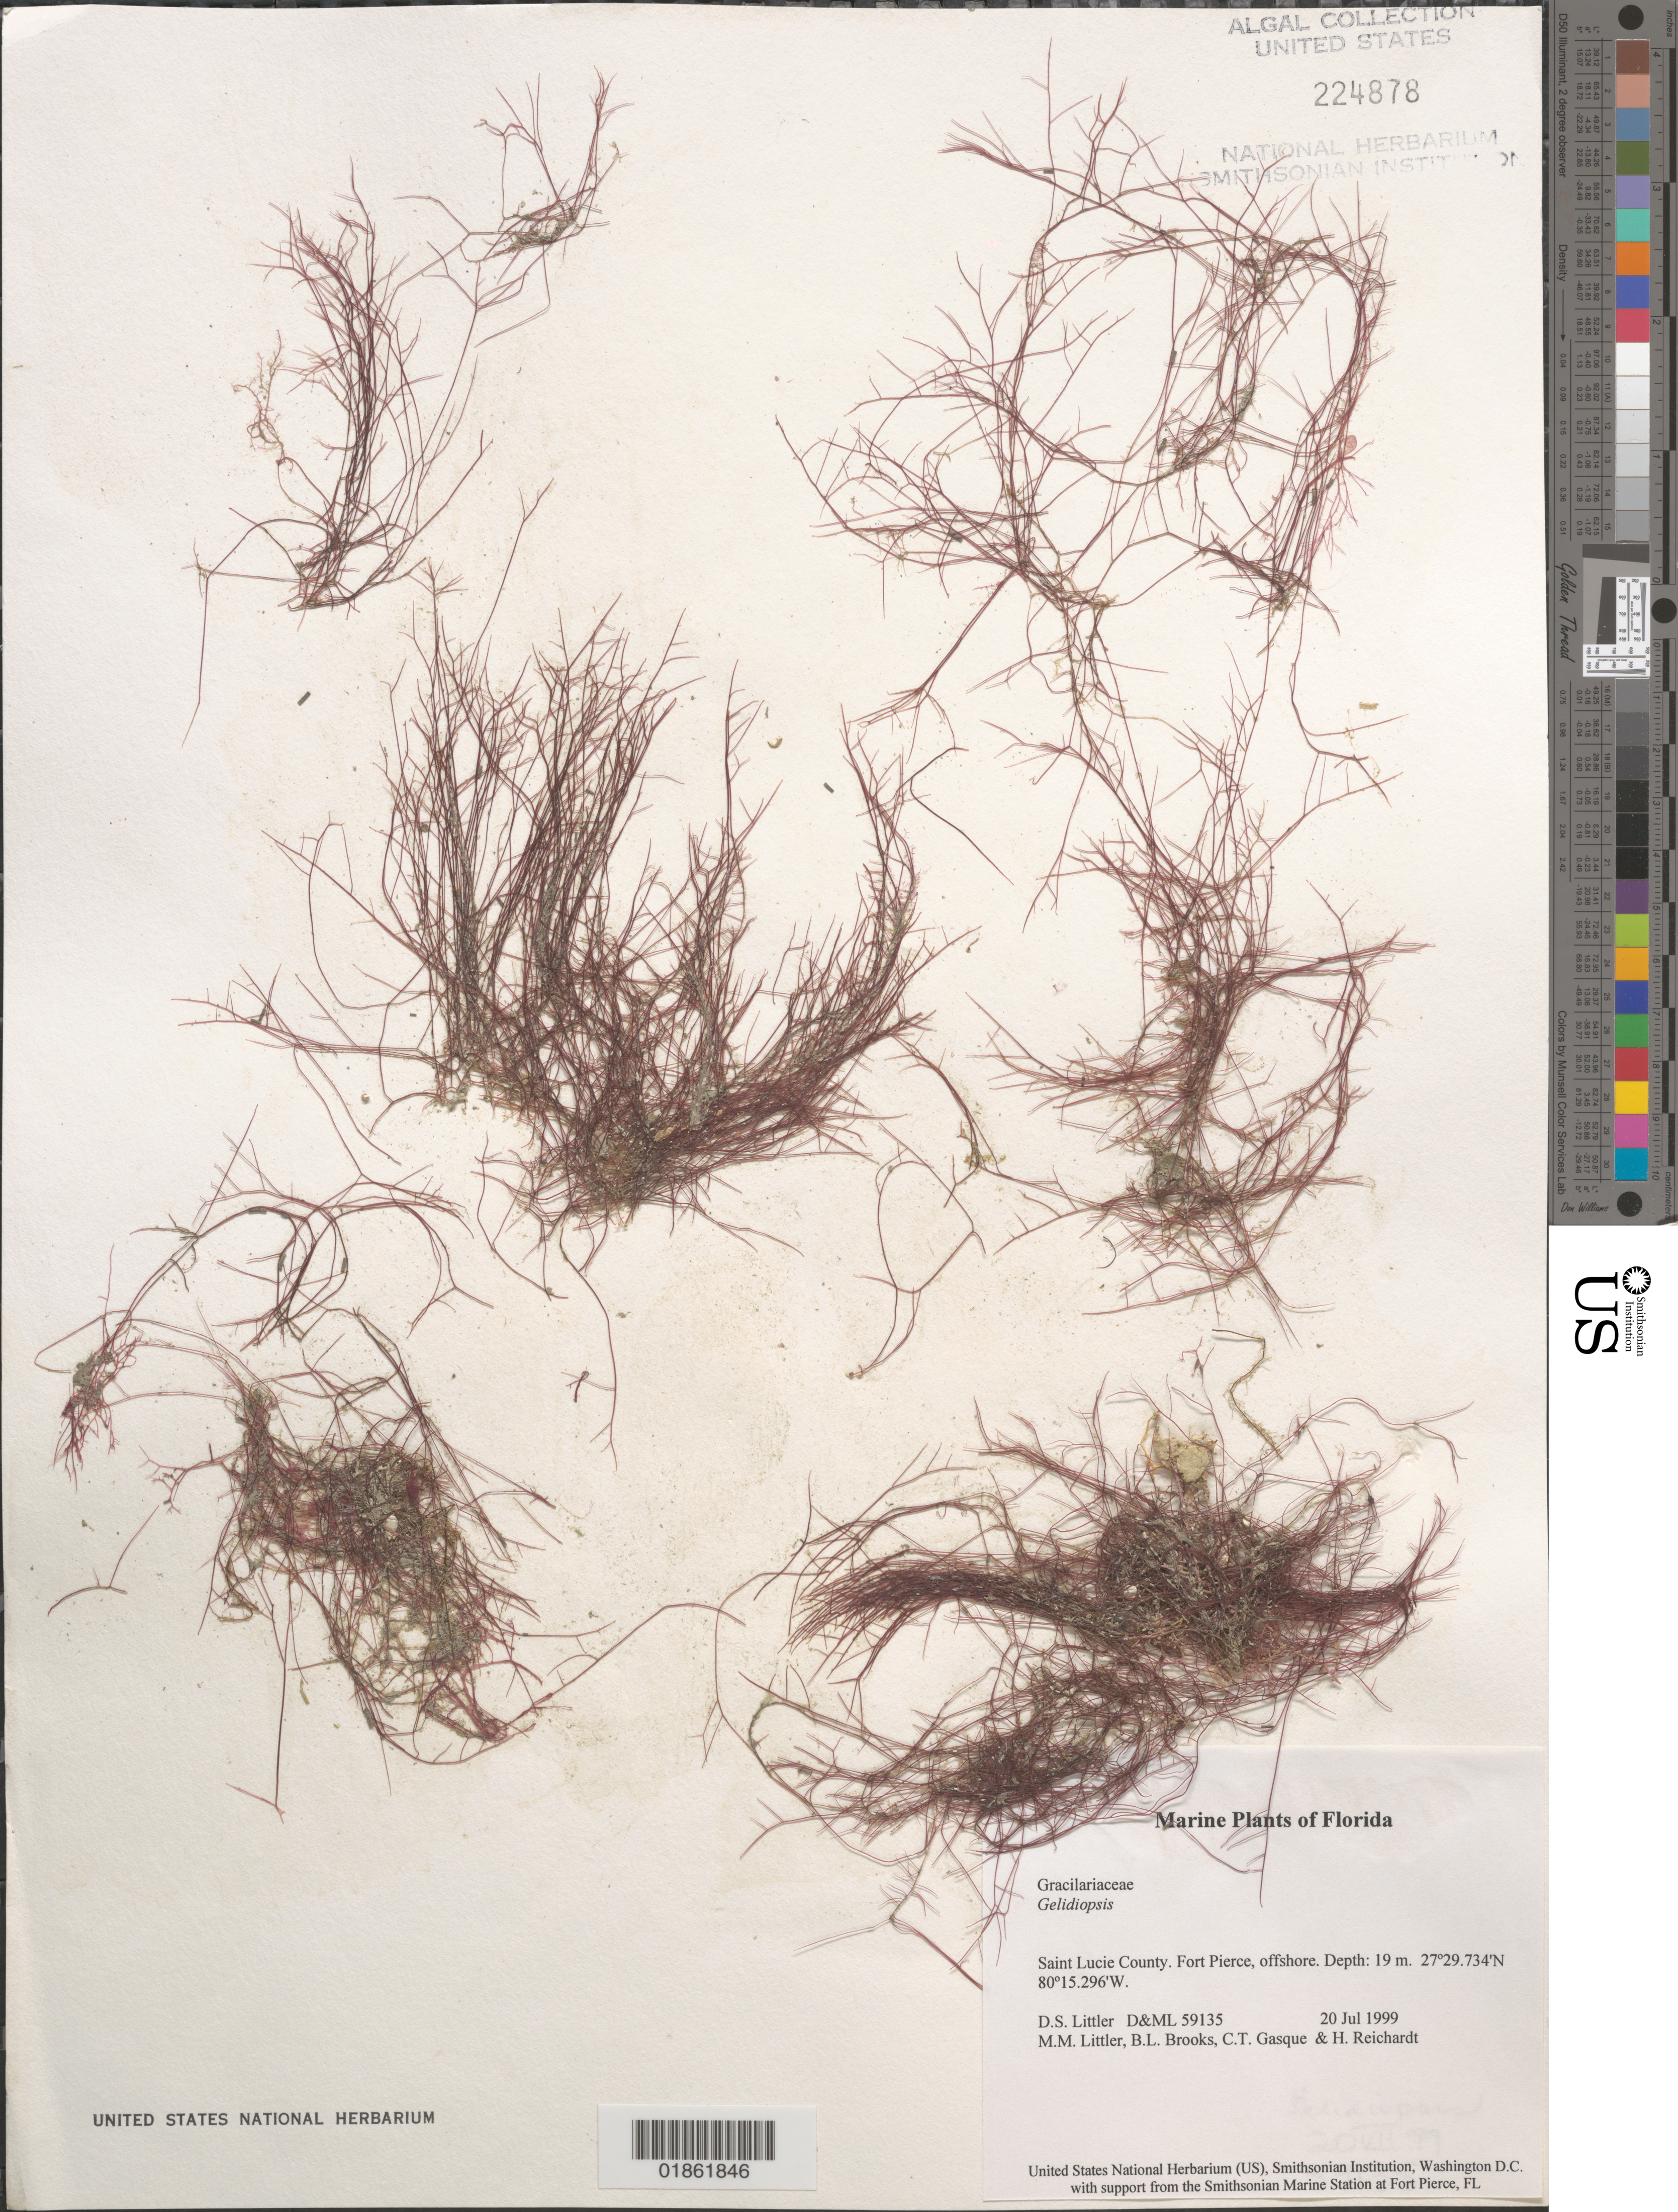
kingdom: Plantae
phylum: Rhodophyta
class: Florideophyceae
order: Rhodymeniales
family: Lomentariaceae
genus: Ceratodictyon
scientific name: Ceratodictyon sp.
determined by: Algae name updating Project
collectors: D. S. Littler, M. M. Littler & C. Gasque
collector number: D&ML 59135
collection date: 1999-07-20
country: United States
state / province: Florida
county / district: Saint Lucie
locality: Fort Pierce.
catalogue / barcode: US 224878